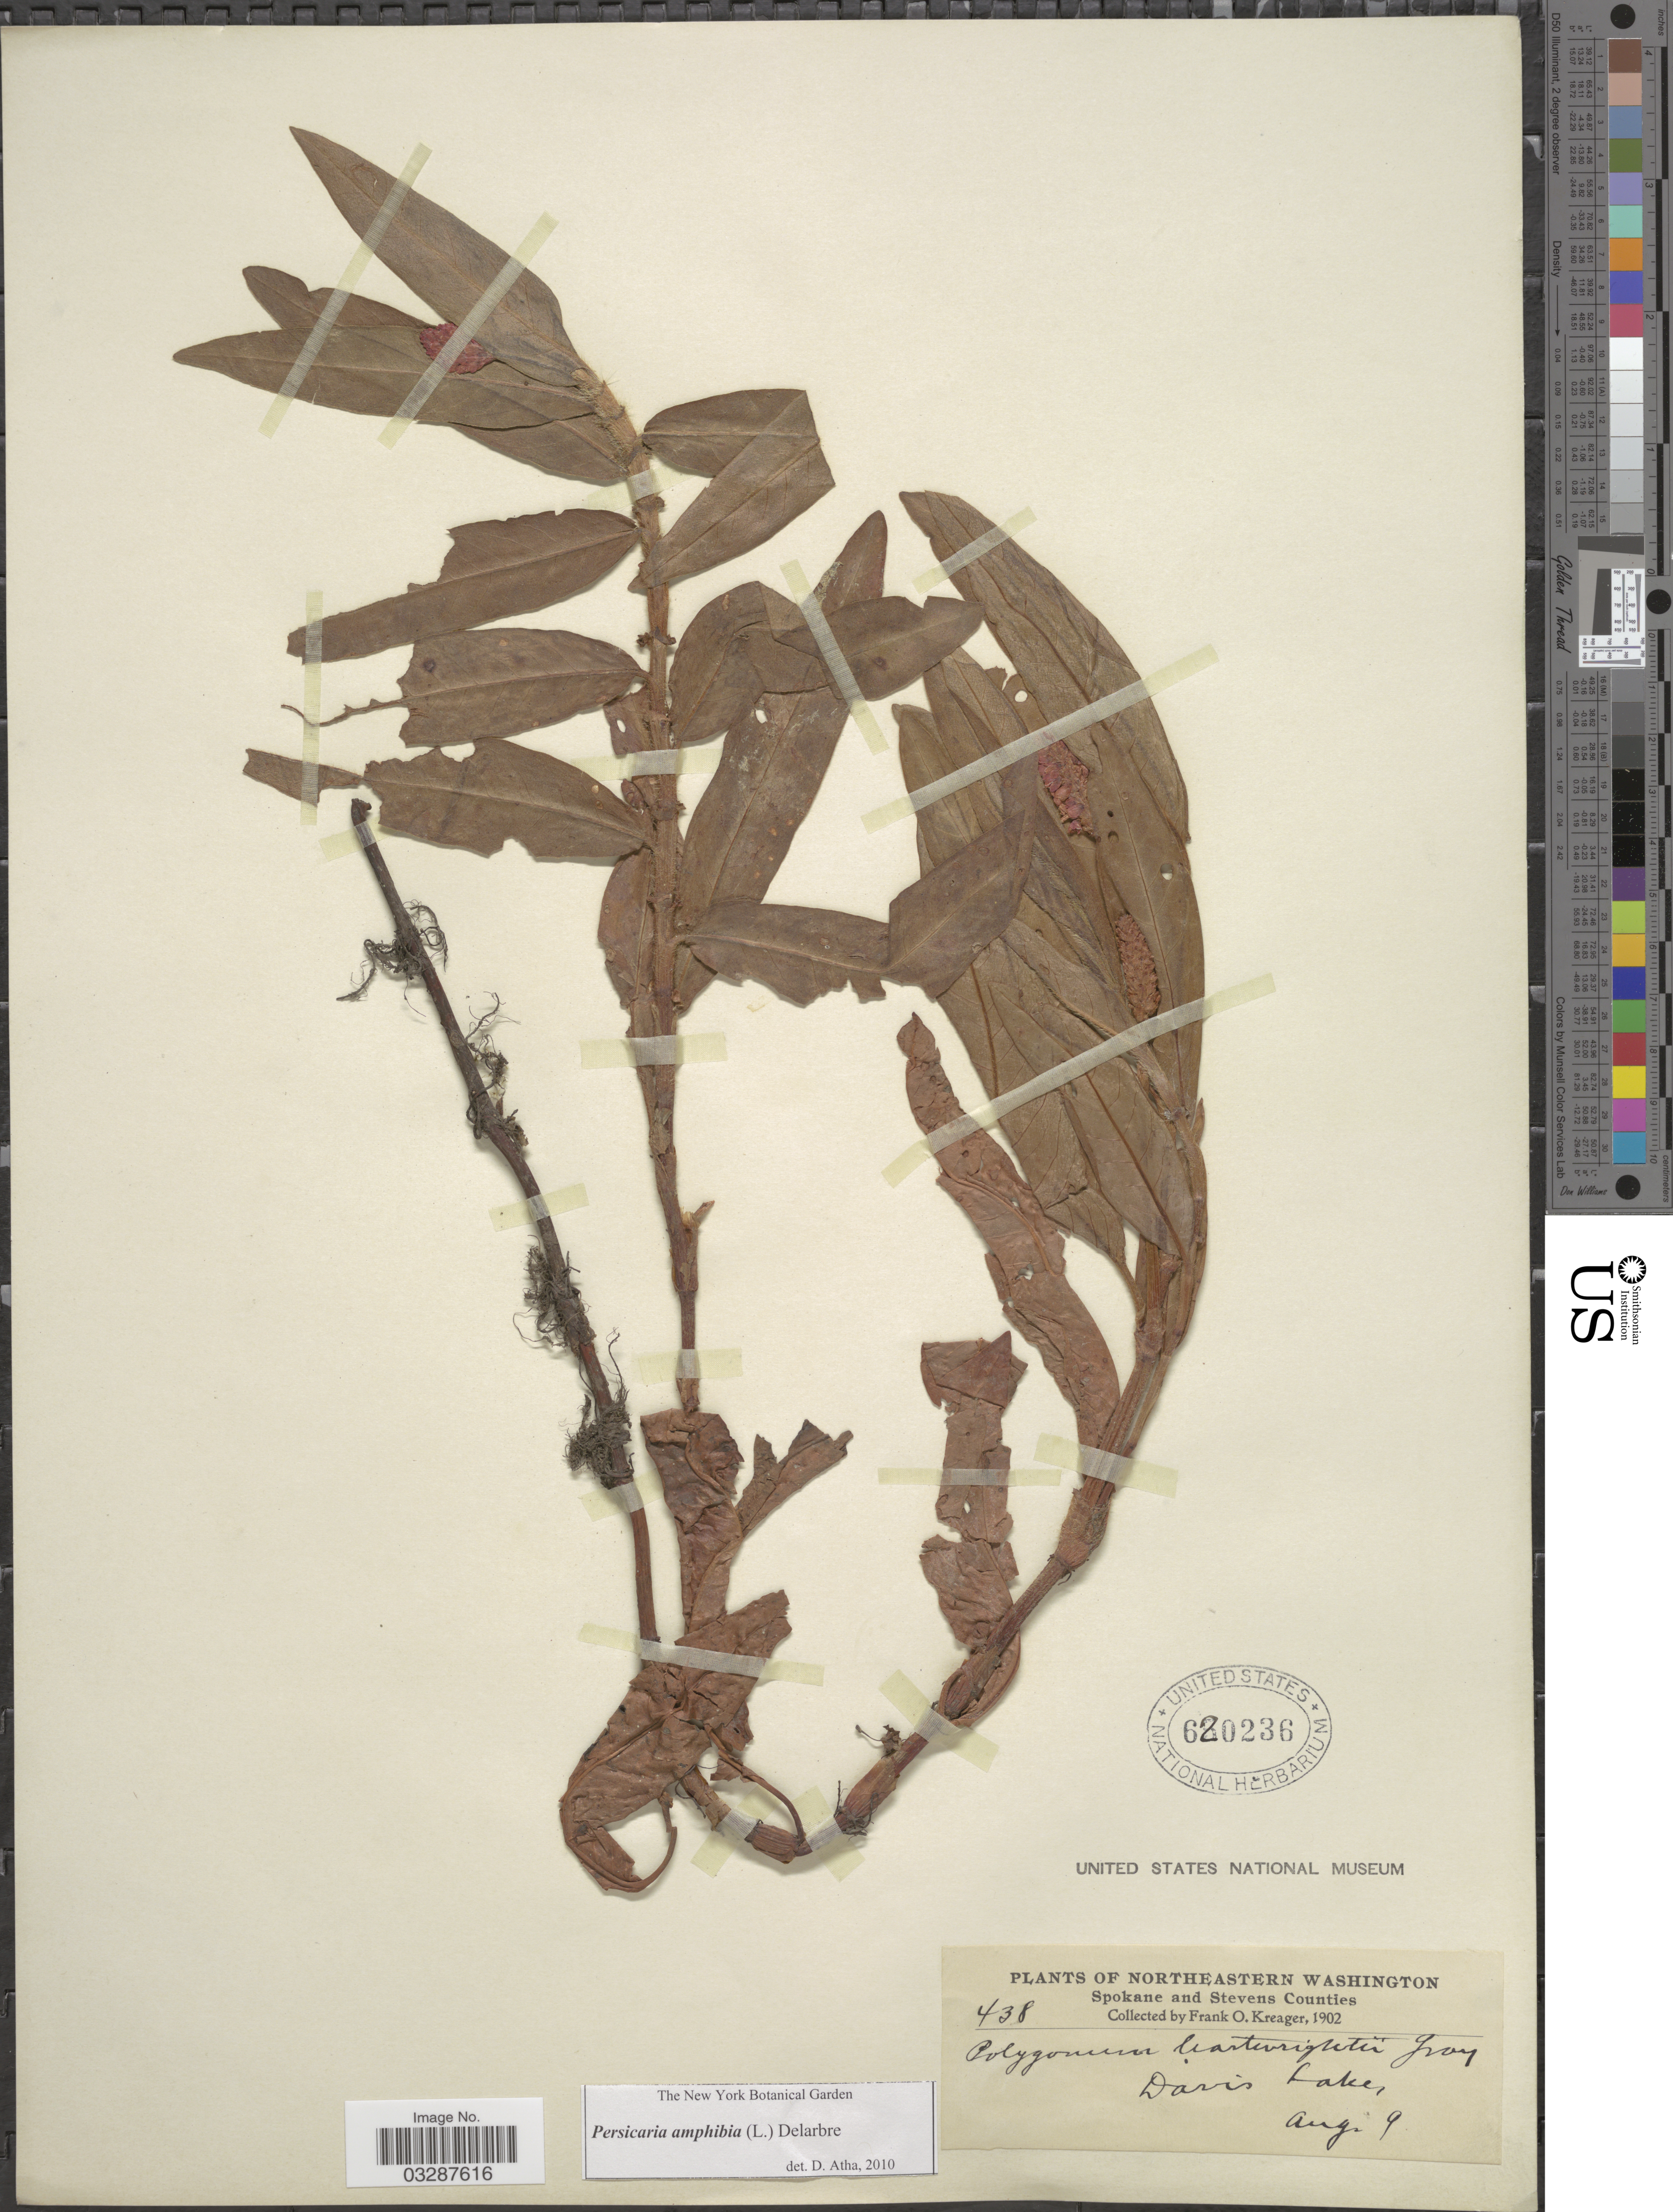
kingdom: Plantae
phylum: Tracheophyta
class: Magnoliopsida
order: Caryophyllales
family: Polygonaceae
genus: Persicaria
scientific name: Persicaria amphibia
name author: (L.) Delarbre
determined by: Atha, D. E.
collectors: F. Kreager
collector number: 438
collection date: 1902-08-09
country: United States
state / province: Washington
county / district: Spokane / Stevens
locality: Northeastern Washington. Spokane and Stevens Counties. Davis Lake.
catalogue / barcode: US 620236